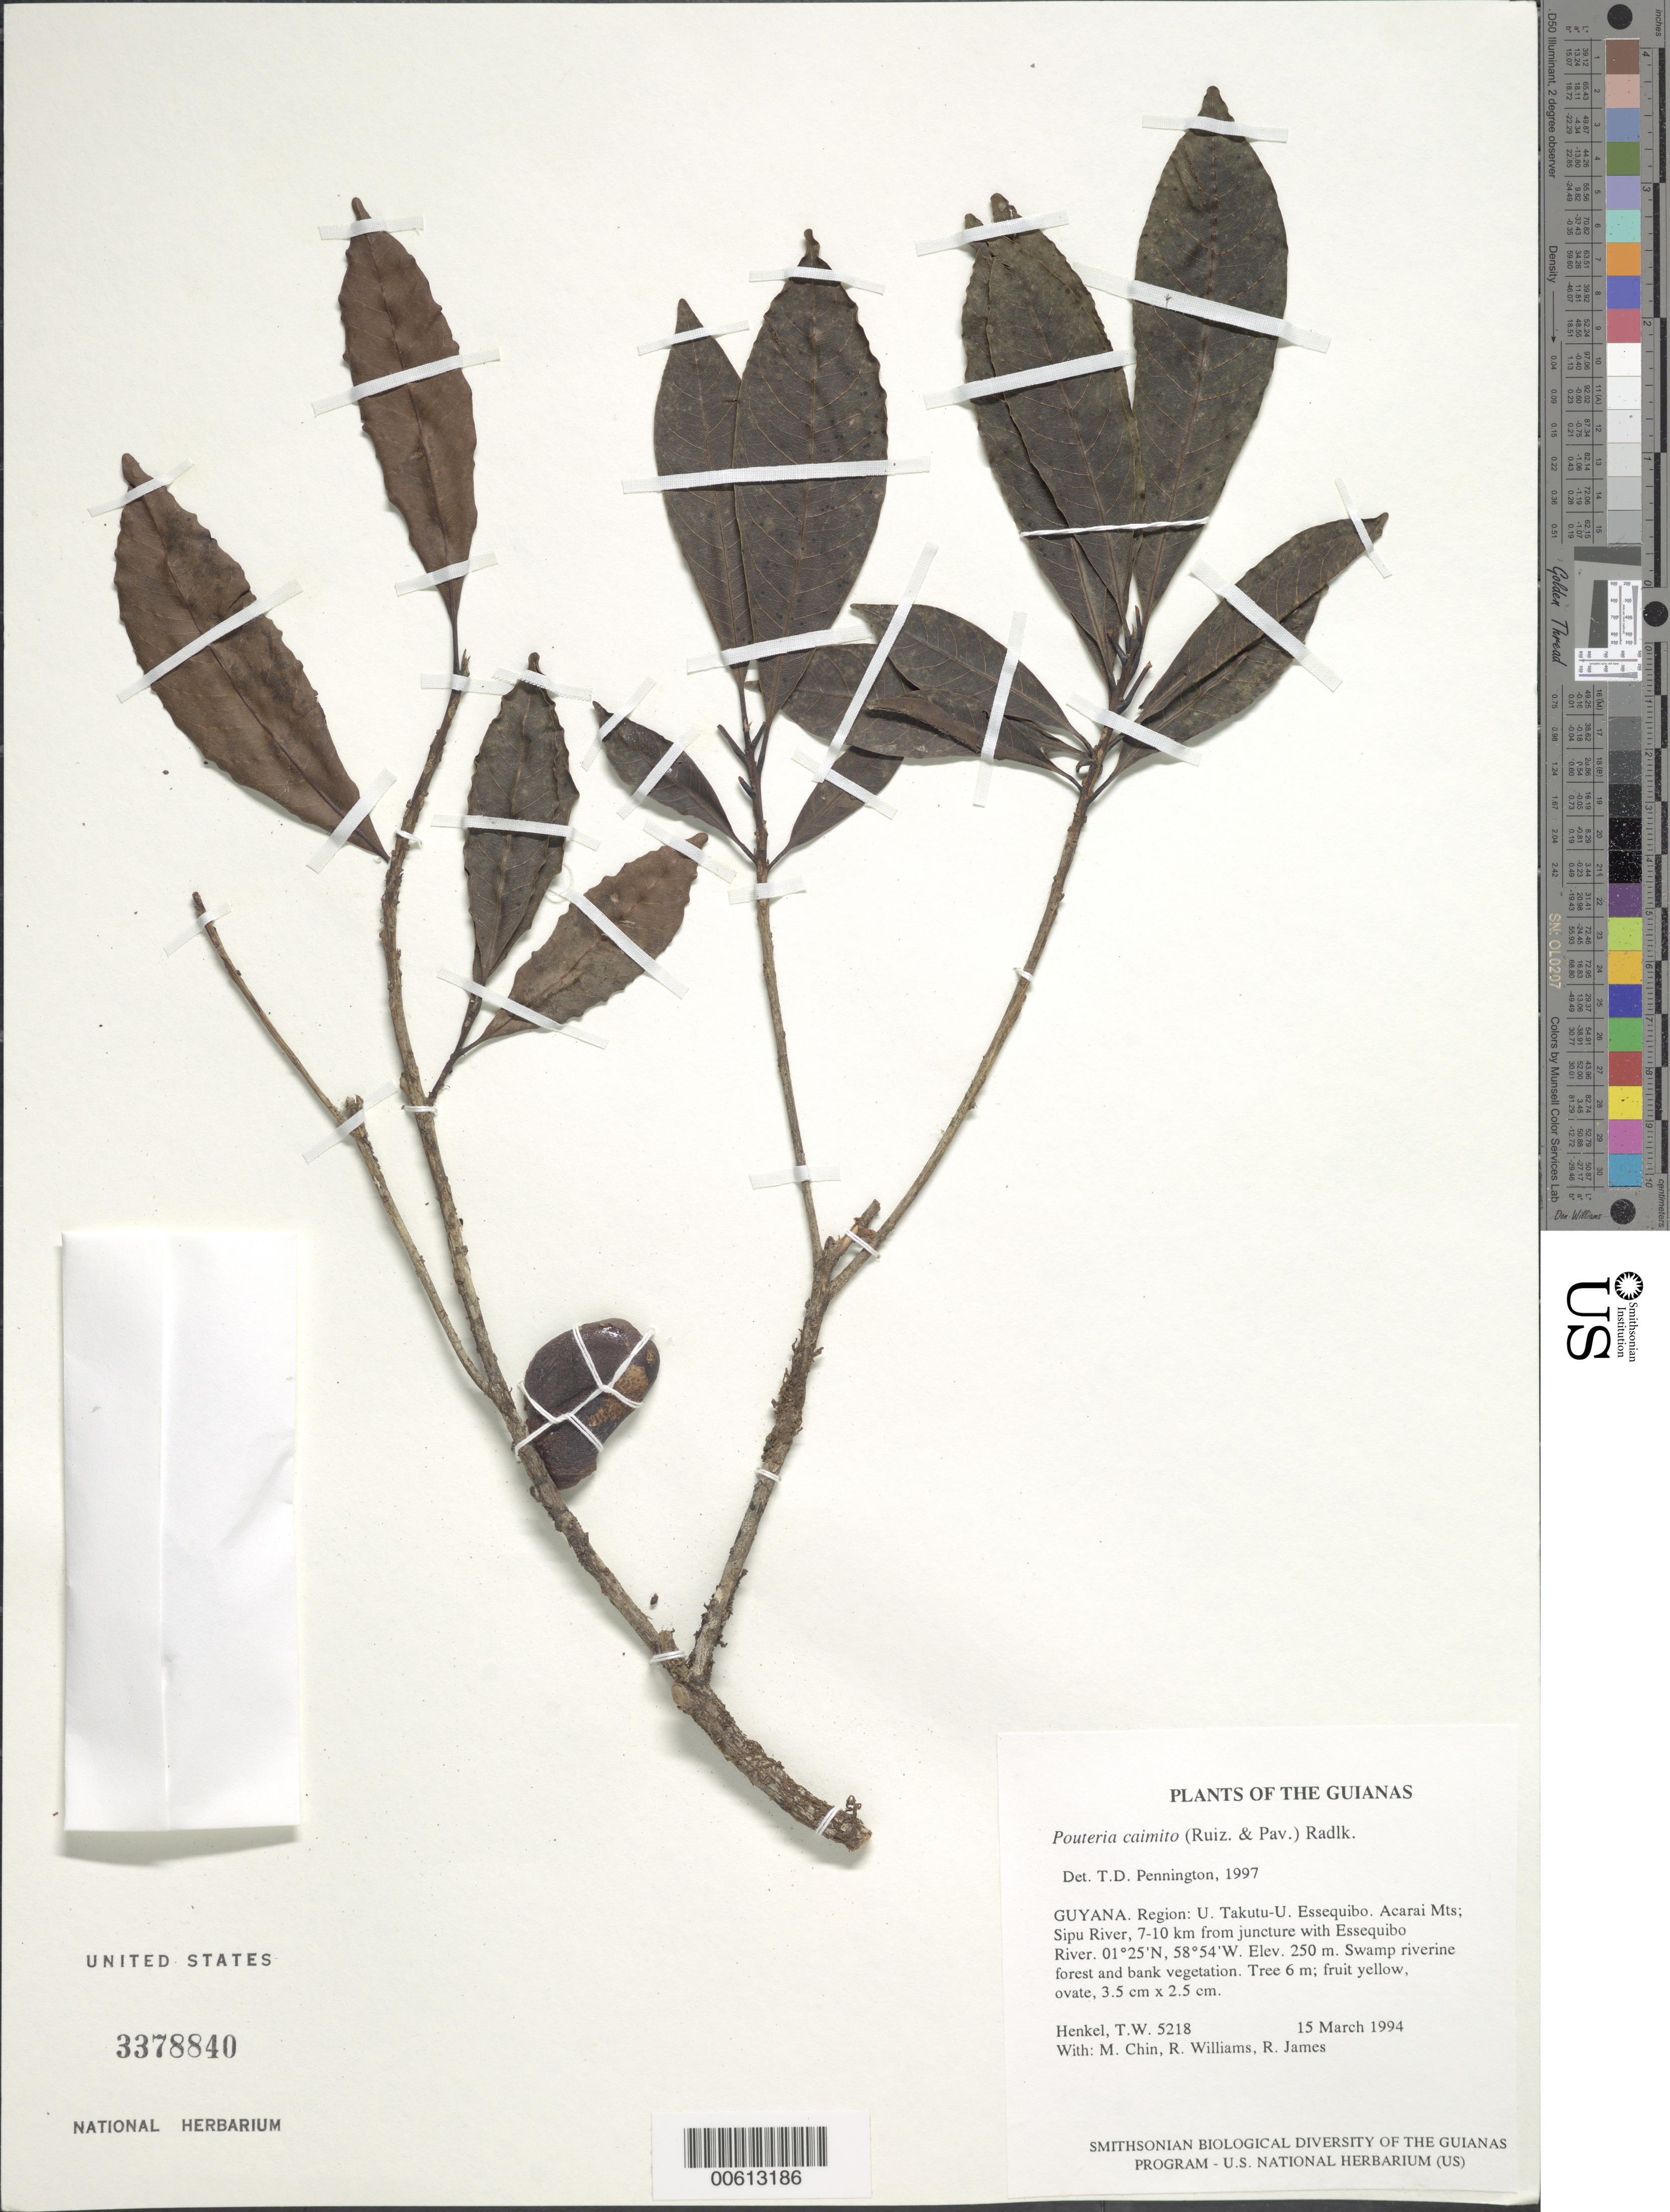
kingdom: Plantae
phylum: Tracheophyta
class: Magnoliopsida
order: Ericales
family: Sapotaceae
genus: Pouteria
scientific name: Pouteria caimito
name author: (Ruiz & Pav.) Radlk.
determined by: Pennington, T. D., (K)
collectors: T. Henkel, M. Chin, R. Williams & R. James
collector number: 5218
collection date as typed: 15 March 1994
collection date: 1994-03-15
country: Guyana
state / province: U. Takutu-U. Essequibo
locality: Acarai Mts; Sipu River, 7-10 km from juncture with Essequibo River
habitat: Swamp riverine forest and bank vegetation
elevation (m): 250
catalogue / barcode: US 3378840